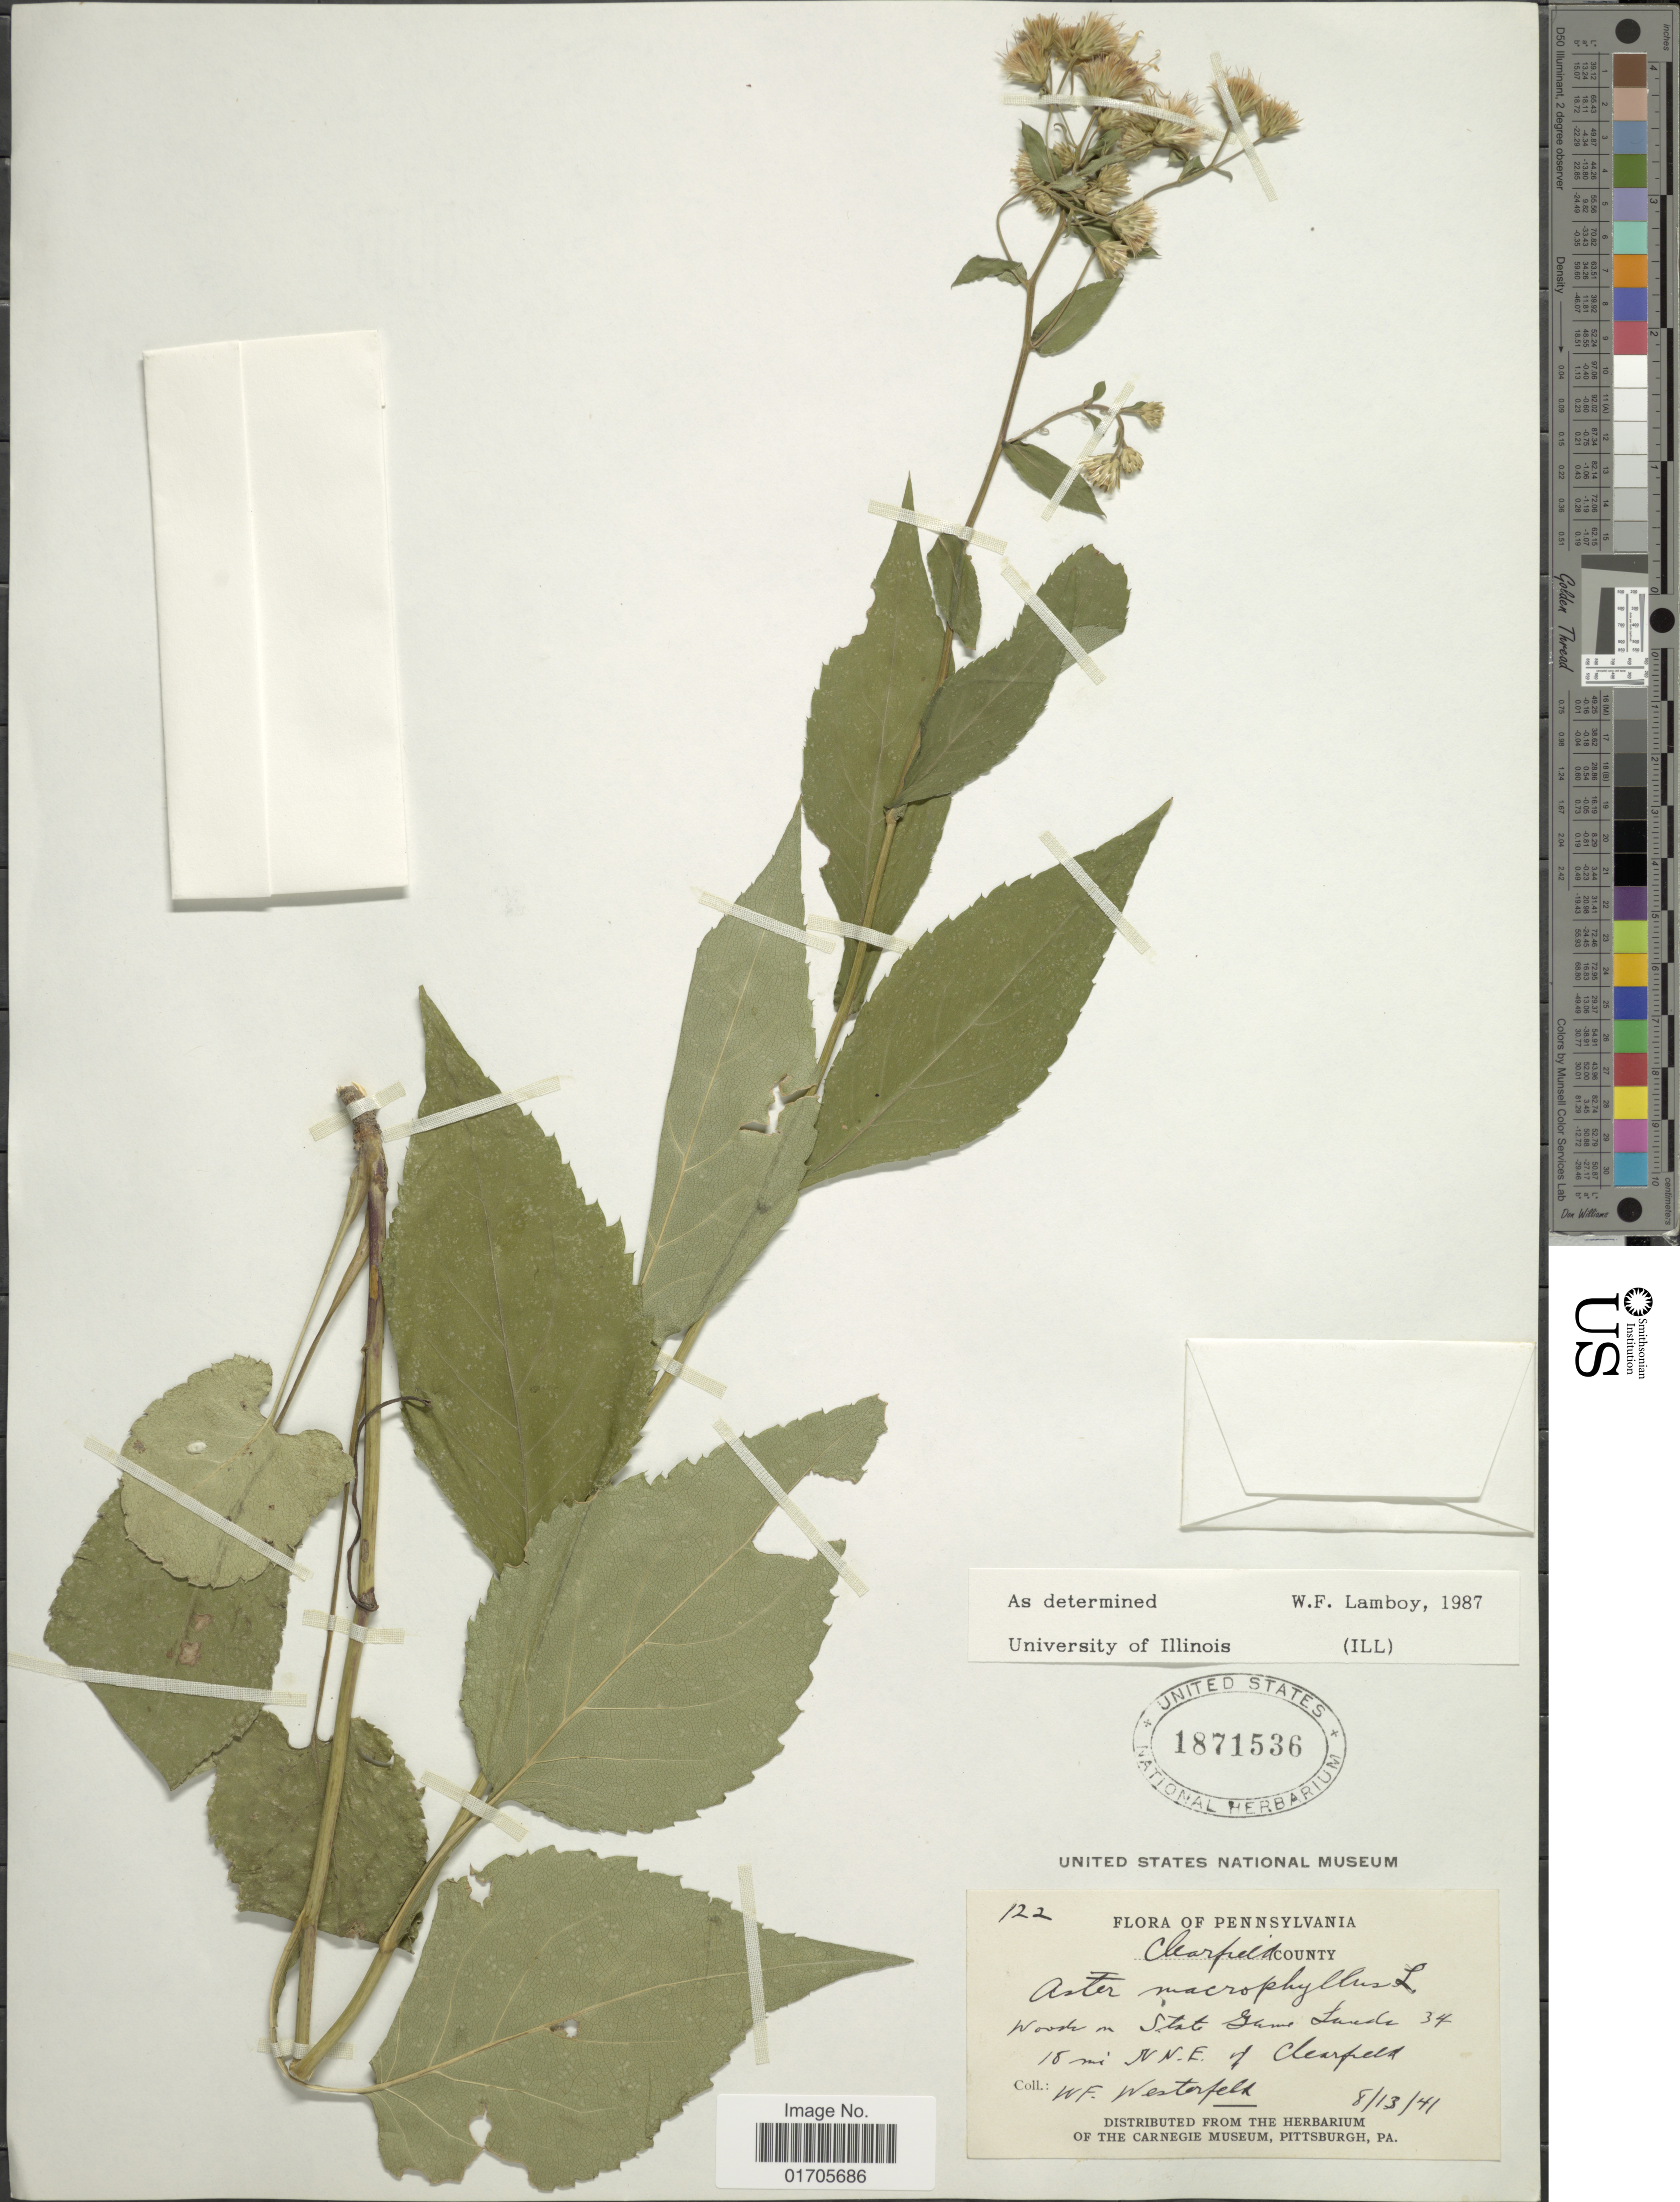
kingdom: Plantae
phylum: Tracheophyta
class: Magnoliopsida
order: Asterales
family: Asteraceae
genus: Eurybia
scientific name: Eurybia macrophylla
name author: (L.) Cass.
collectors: W. Westerfeld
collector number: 122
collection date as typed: Transcribed d/m/y: 13/8/41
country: United States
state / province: Pennsylvania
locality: Pennsylvania. Clearfield County. Woods on State Game Lands 34, 18 mi N.N.E. of Clearfield.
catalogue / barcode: US 187153